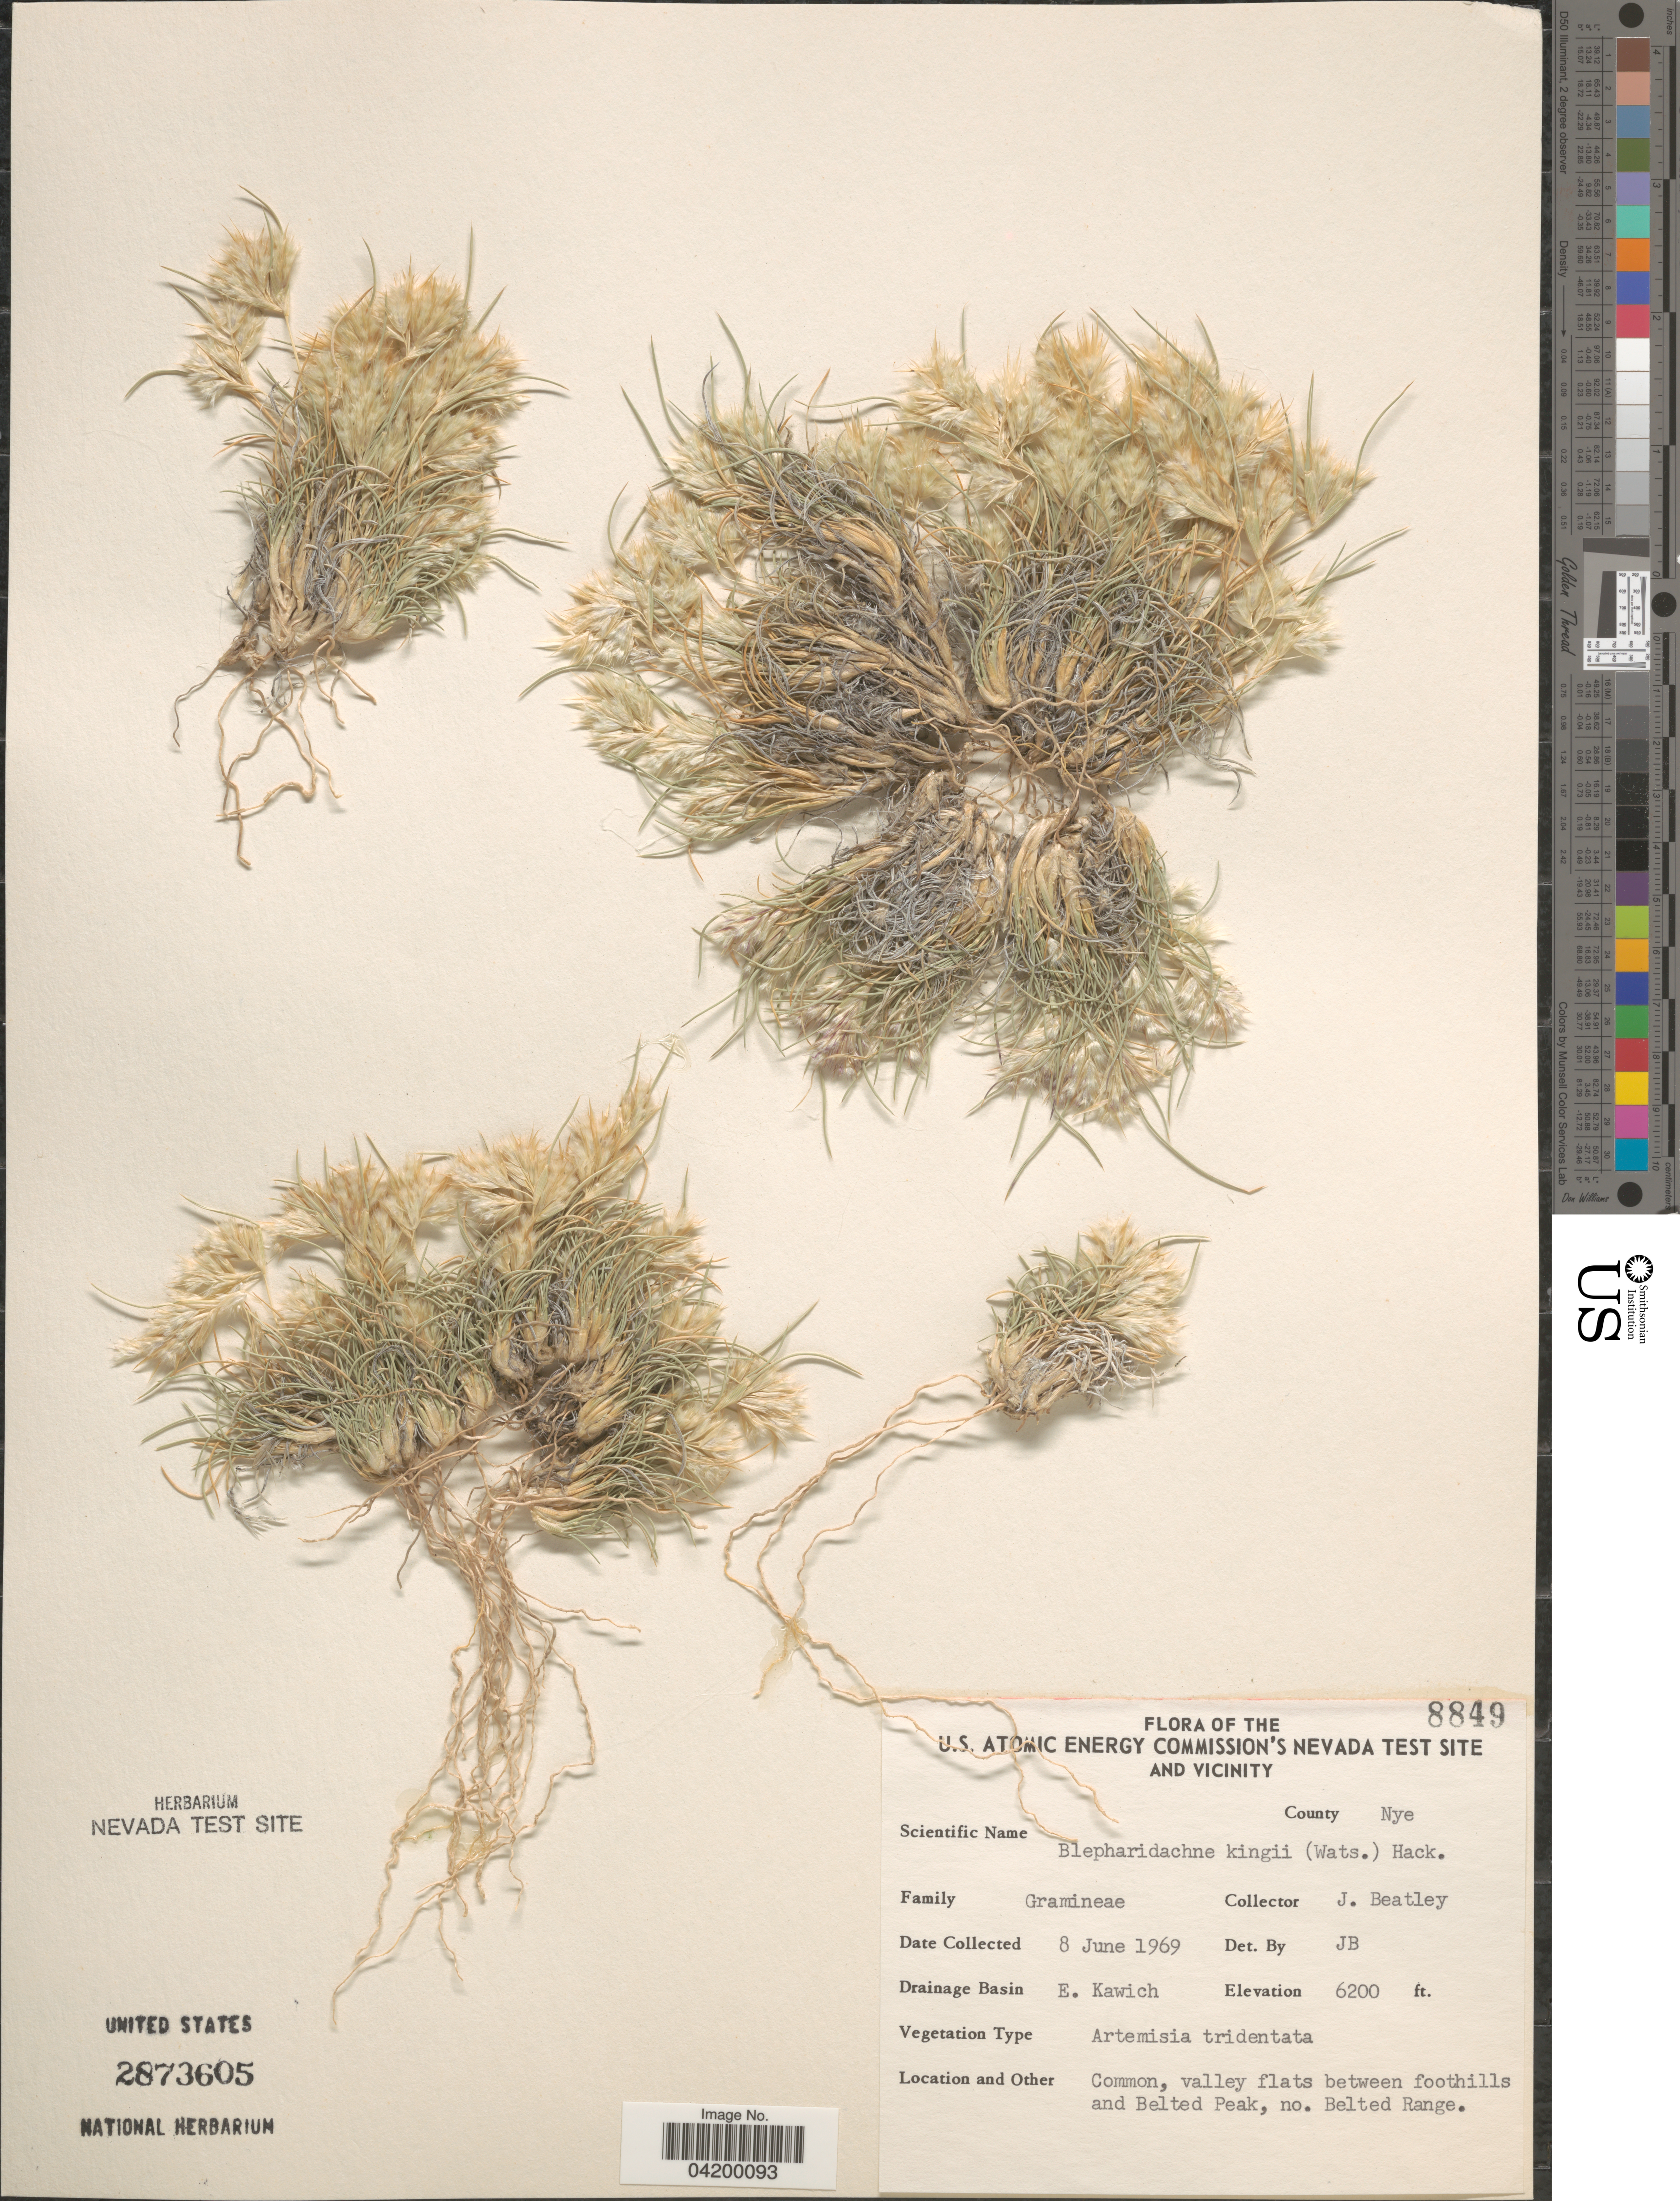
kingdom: Plantae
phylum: Tracheophyta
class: Liliopsida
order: Poales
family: Poaceae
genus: Blepharidachne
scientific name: Blepharidachne kingii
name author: (S. Watson) Hack.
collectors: J. C. Beatley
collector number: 8849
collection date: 1969-06-08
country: United States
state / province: Nevada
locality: U.S. Atomic Energy Commission's Nevada Test Site and Vicinity. County Nye. Drainage Basin E. Kawich. Common, valley flats between foothills and Belted Peak, no. Belted Range.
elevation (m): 1890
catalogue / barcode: US 2873605